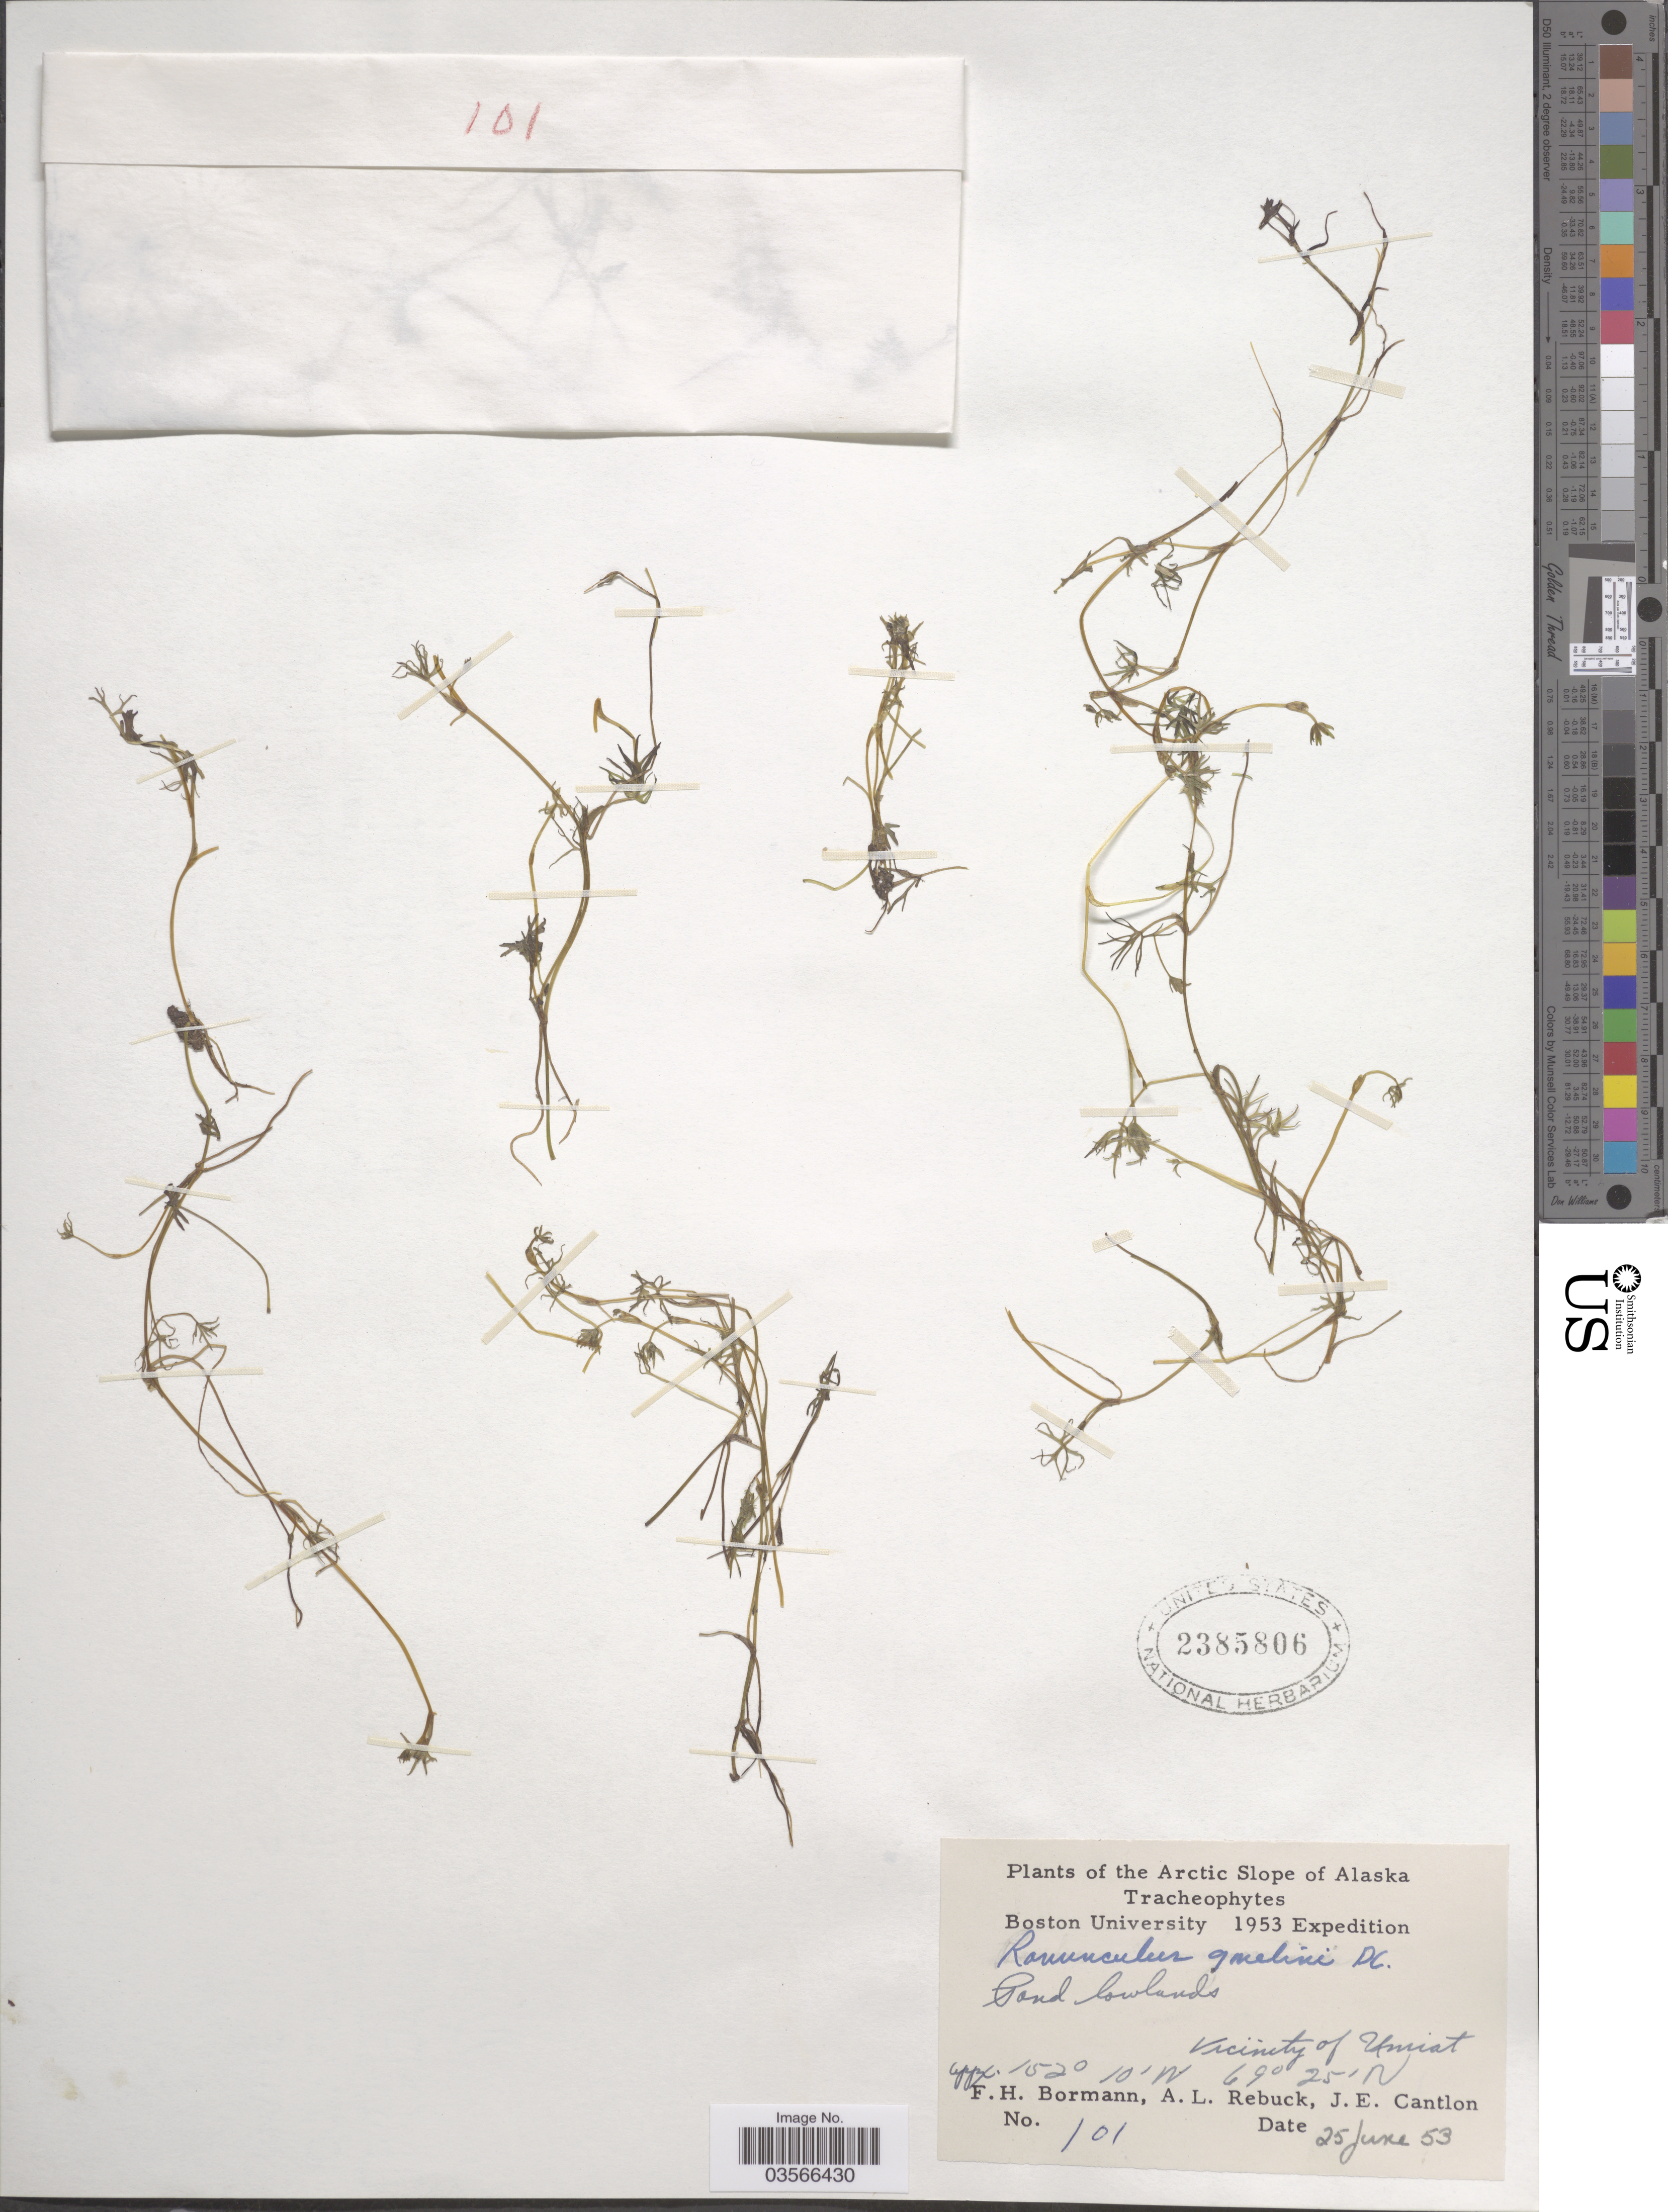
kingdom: Plantae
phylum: Tracheophyta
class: Magnoliopsida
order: Ranunculales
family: Ranunculaceae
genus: Ranunculus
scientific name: Ranunculus gmelinii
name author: DC.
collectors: F. Bormann, A. Rebuck & J. Cantlon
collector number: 101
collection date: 1953-06-25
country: United States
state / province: Alaska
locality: The Arctic Slope of Alaska. Vicinity of Umiat.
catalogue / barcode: US 2385806